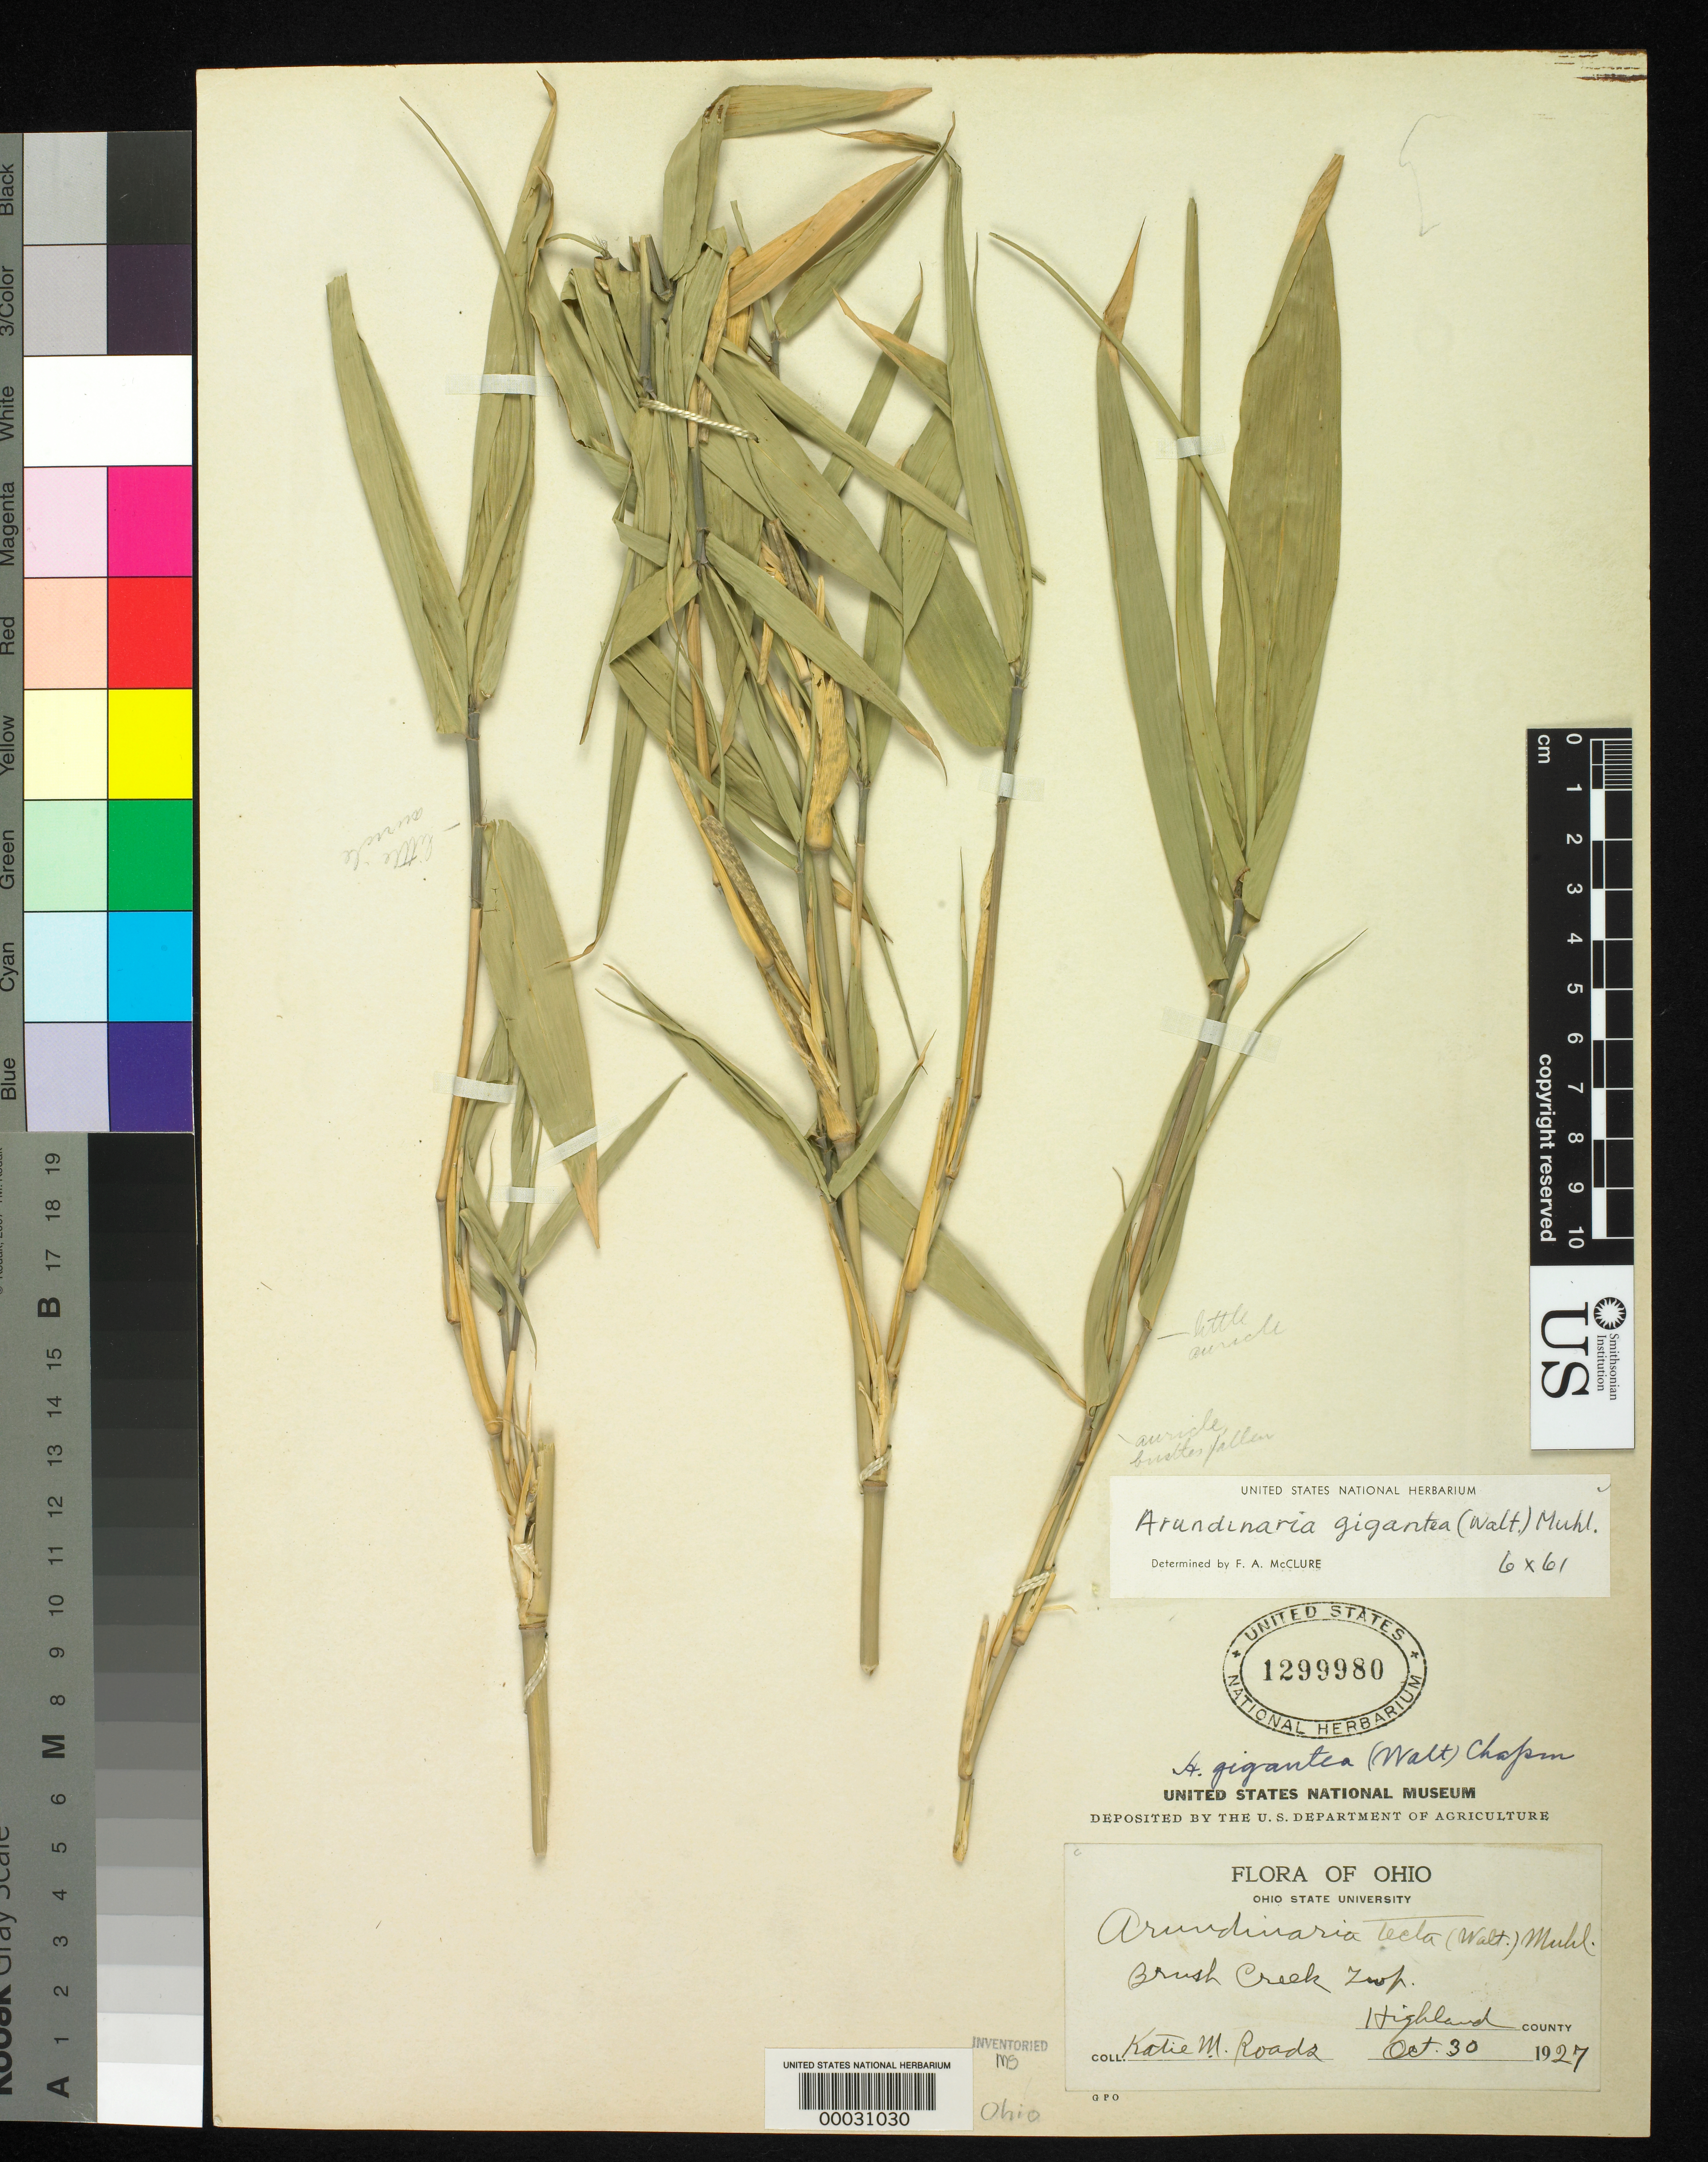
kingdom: Plantae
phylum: Tracheophyta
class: Liliopsida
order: Poales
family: Poaceae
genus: Arundinaria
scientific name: Arundinaria gigantea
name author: (Walter) Muhl.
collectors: K. Roads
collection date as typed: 30 Oct 1927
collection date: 1927-10-30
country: United States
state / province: Ohio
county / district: Highland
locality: Brush creek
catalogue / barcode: US 1299980